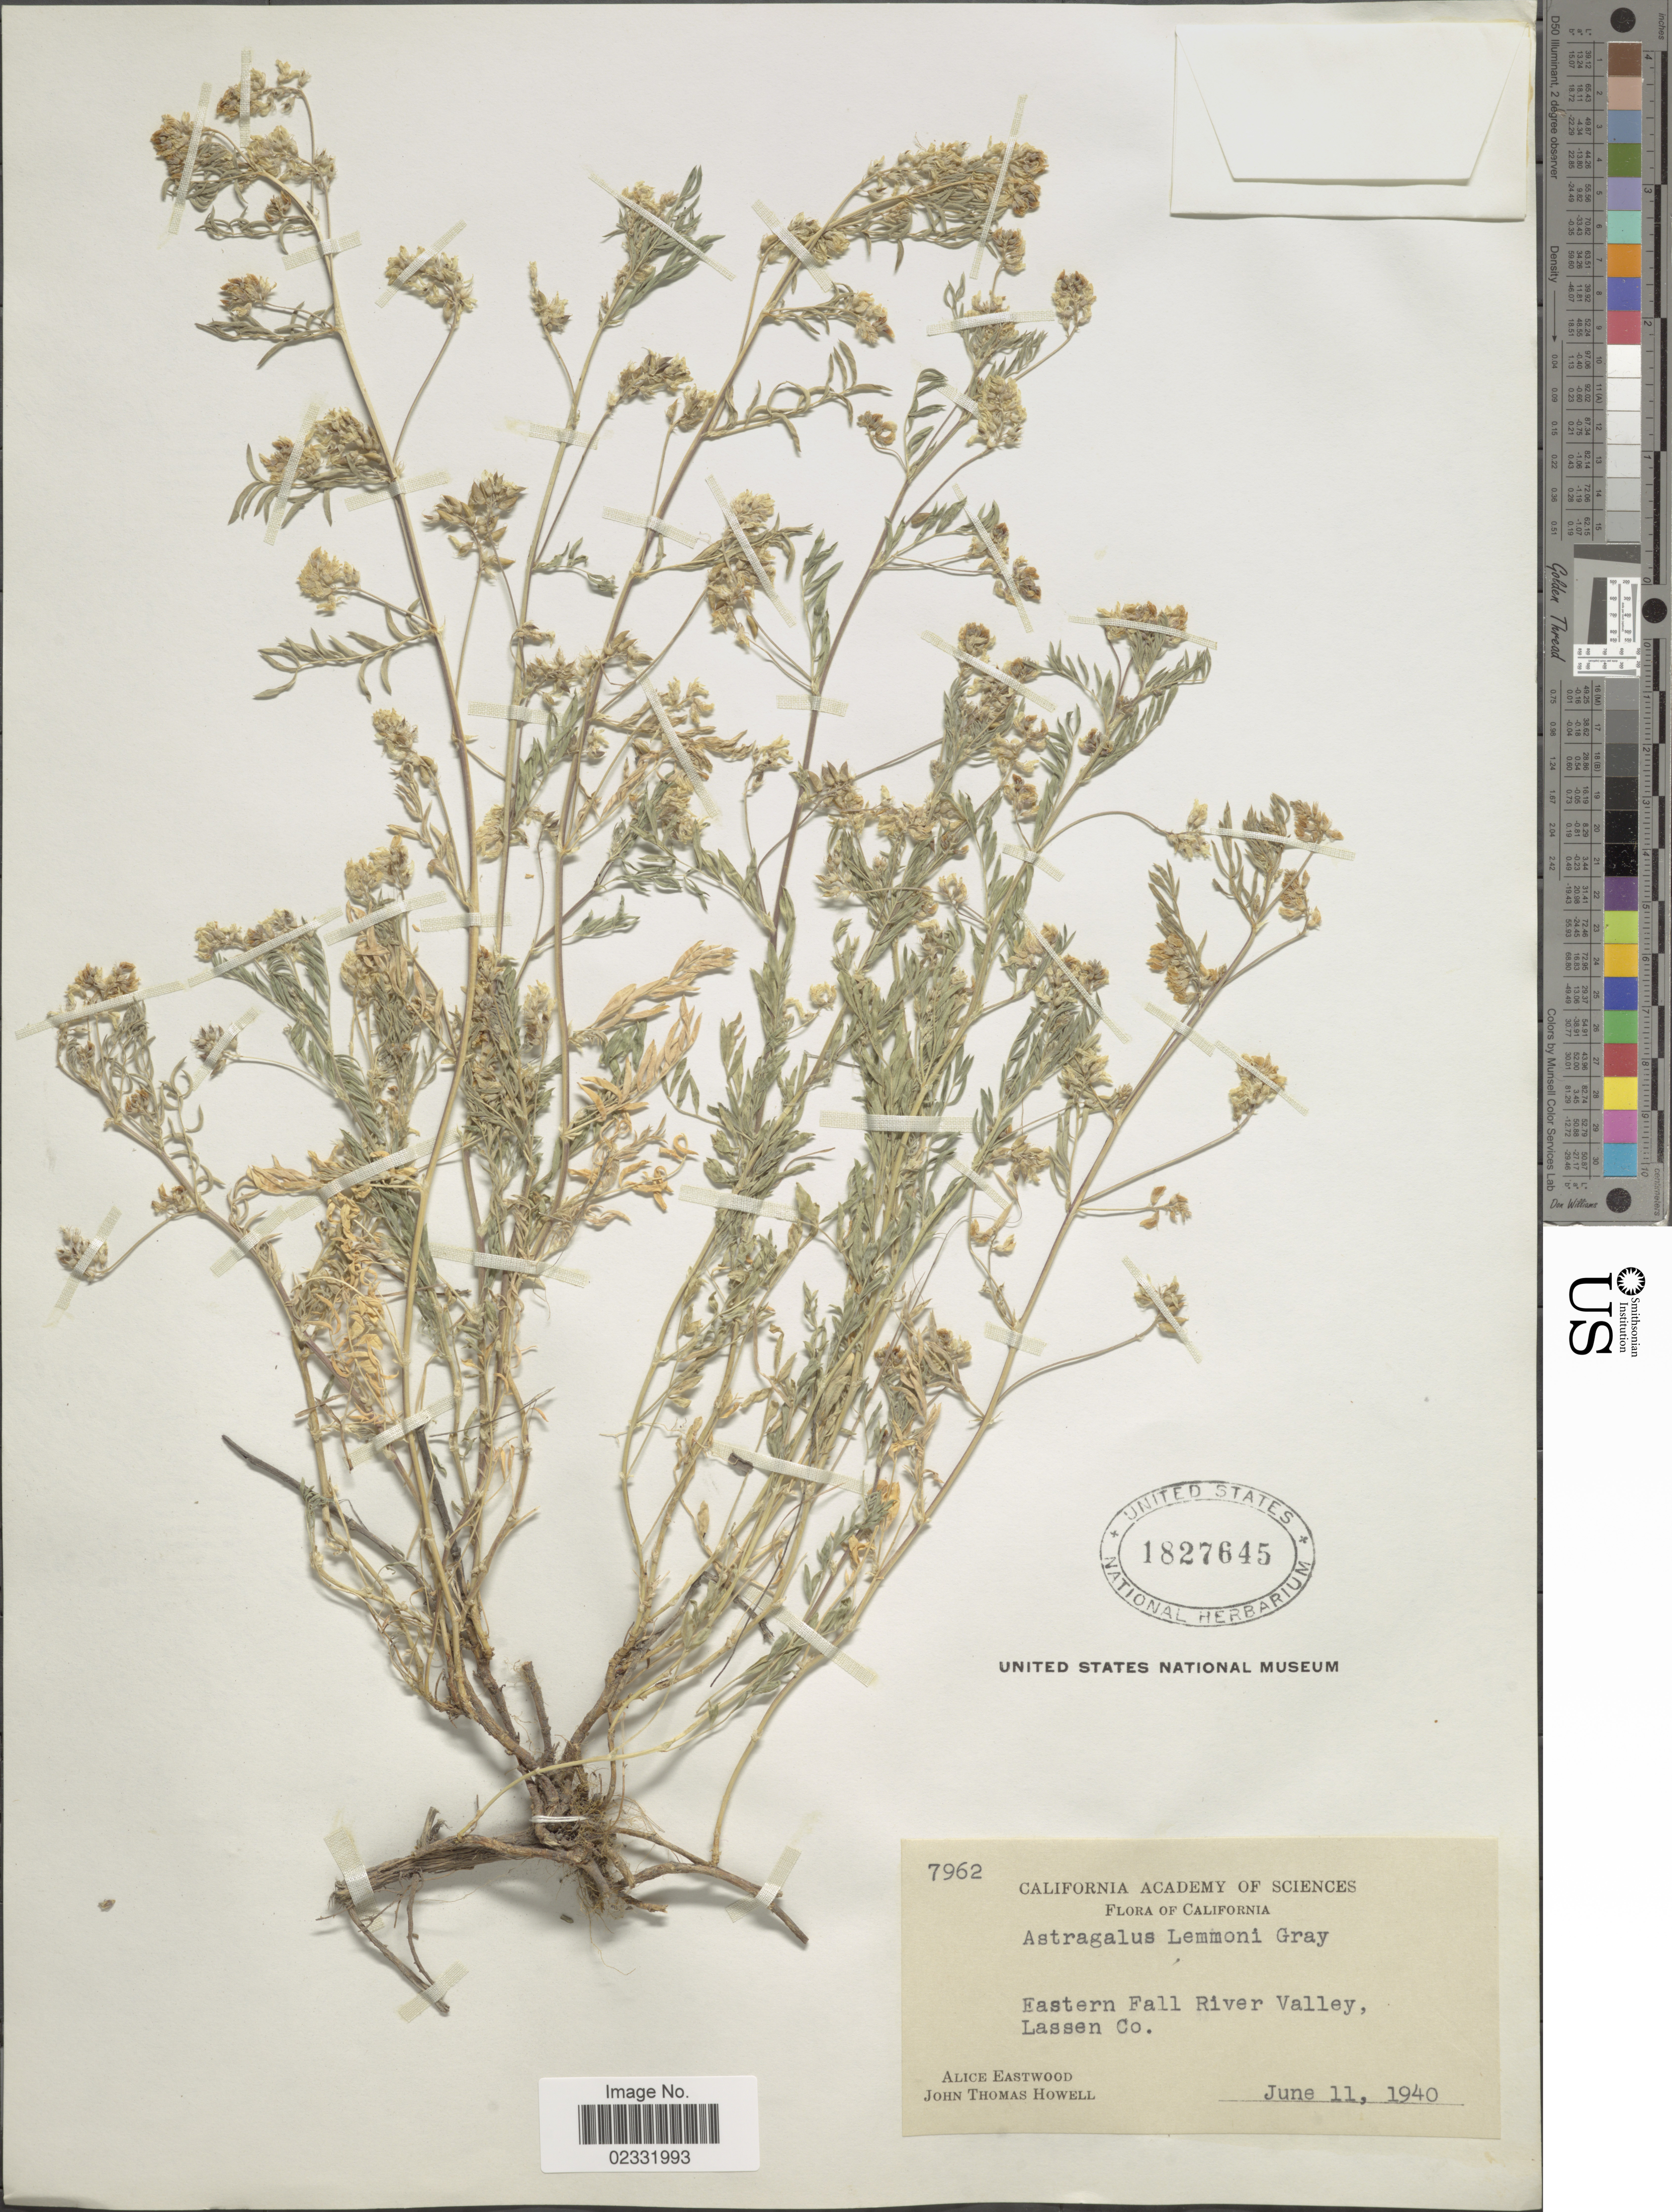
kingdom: Plantae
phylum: Tracheophyta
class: Magnoliopsida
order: Fabales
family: Fabaceae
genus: Astragalus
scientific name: Astragalus lemmonii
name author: A. Gray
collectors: A. Eastwood & J. T. Howell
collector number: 7962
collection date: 1940-06-11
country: United States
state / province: California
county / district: Lassen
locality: Eastern Fall River Valley, Lassen Co.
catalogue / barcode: US 1827645